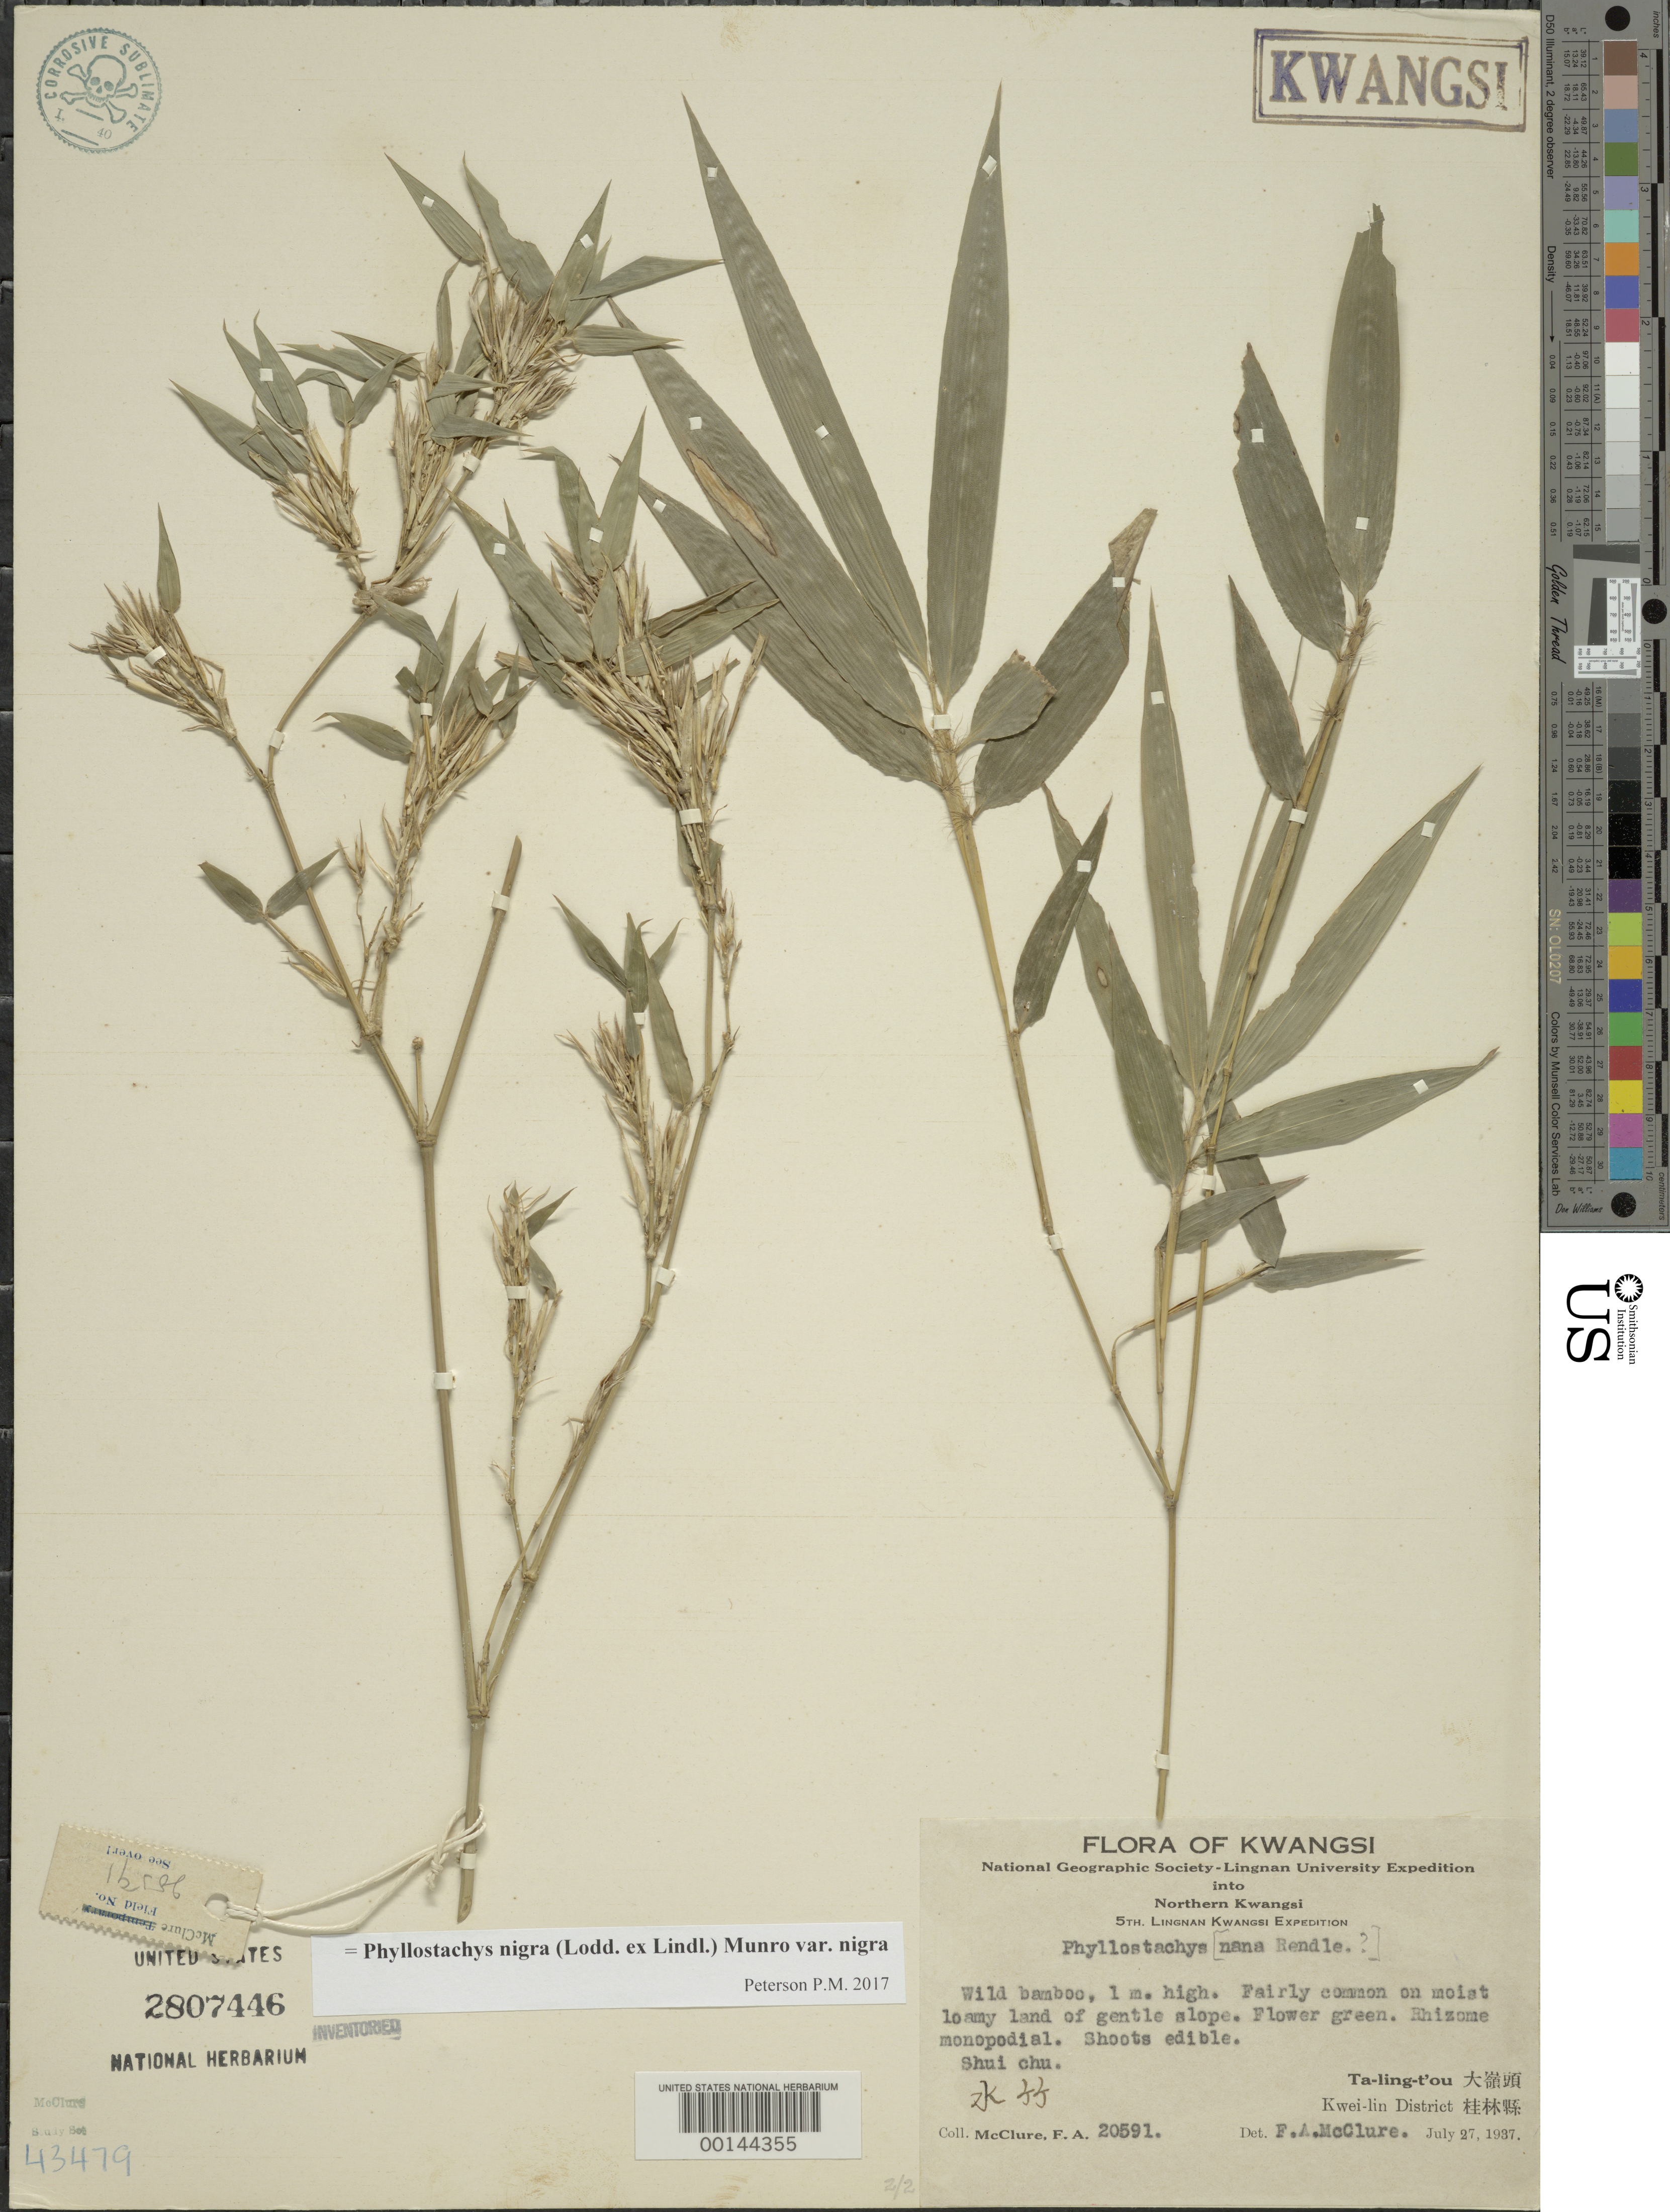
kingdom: Plantae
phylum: Tracheophyta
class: Liliopsida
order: Poales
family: Poaceae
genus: Phyllostachys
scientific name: Phyllostachys nigra var. nigra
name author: (Lodd. ex Lindl.) Munro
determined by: Poaceae Reorganization Project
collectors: F. A. McClure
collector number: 20591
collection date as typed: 27 Jul 1937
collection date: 1937-07-27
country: China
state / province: Jiangxi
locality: Kwei-lin, ta-ling-t'ou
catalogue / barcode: US 2807446